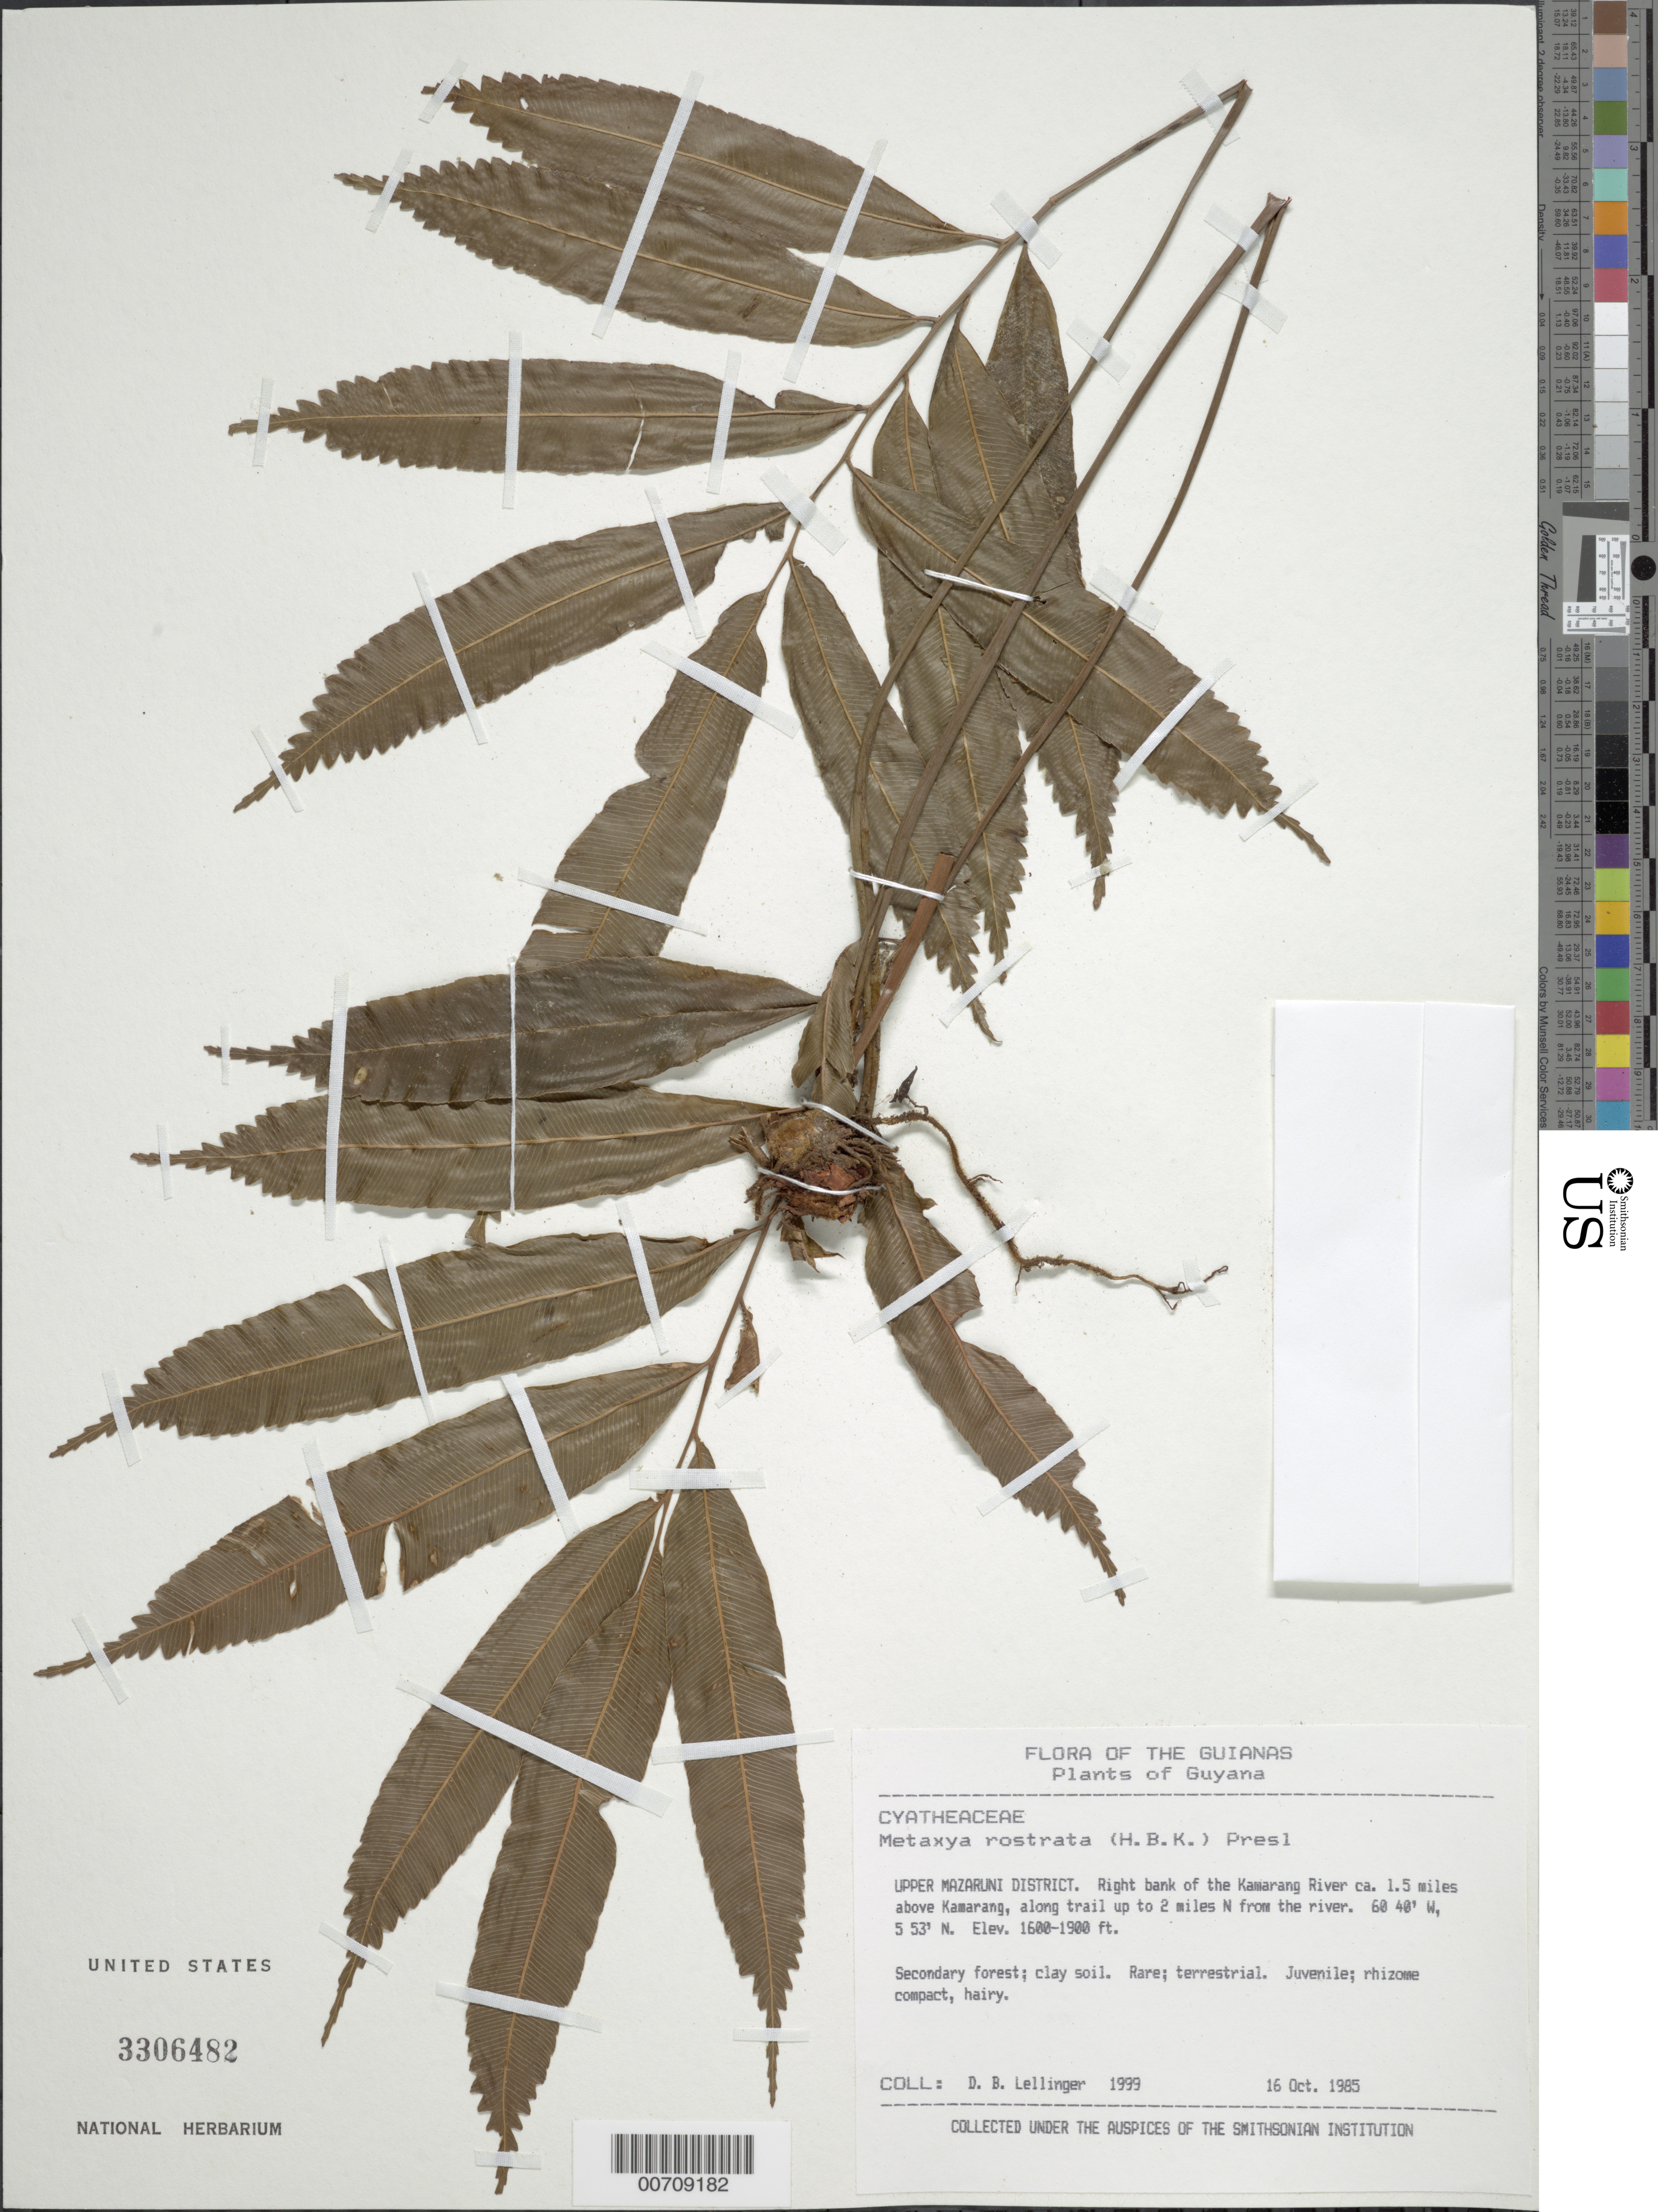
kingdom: Plantae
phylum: Tracheophyta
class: Polypodiopsida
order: Cyatheales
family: Metaxyaceae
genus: Metaxya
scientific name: Metaxya rostrata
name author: (Kunth) C. Presl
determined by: Lellinger, David B., (BOT), Smithsonian Institution - National Museum of Natural History (UNITED STATES)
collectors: D. B. Lellinger & H. Robinson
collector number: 1999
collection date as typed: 16 October 1985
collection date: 1985-10-16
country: Guyana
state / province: Cuyuni-Mazaruni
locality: Up to 2.4 km N of right bank of Kamarang R.; ca. 3.2 km above Kamarang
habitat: Secondary forest, clay soil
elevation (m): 480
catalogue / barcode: US 3306482